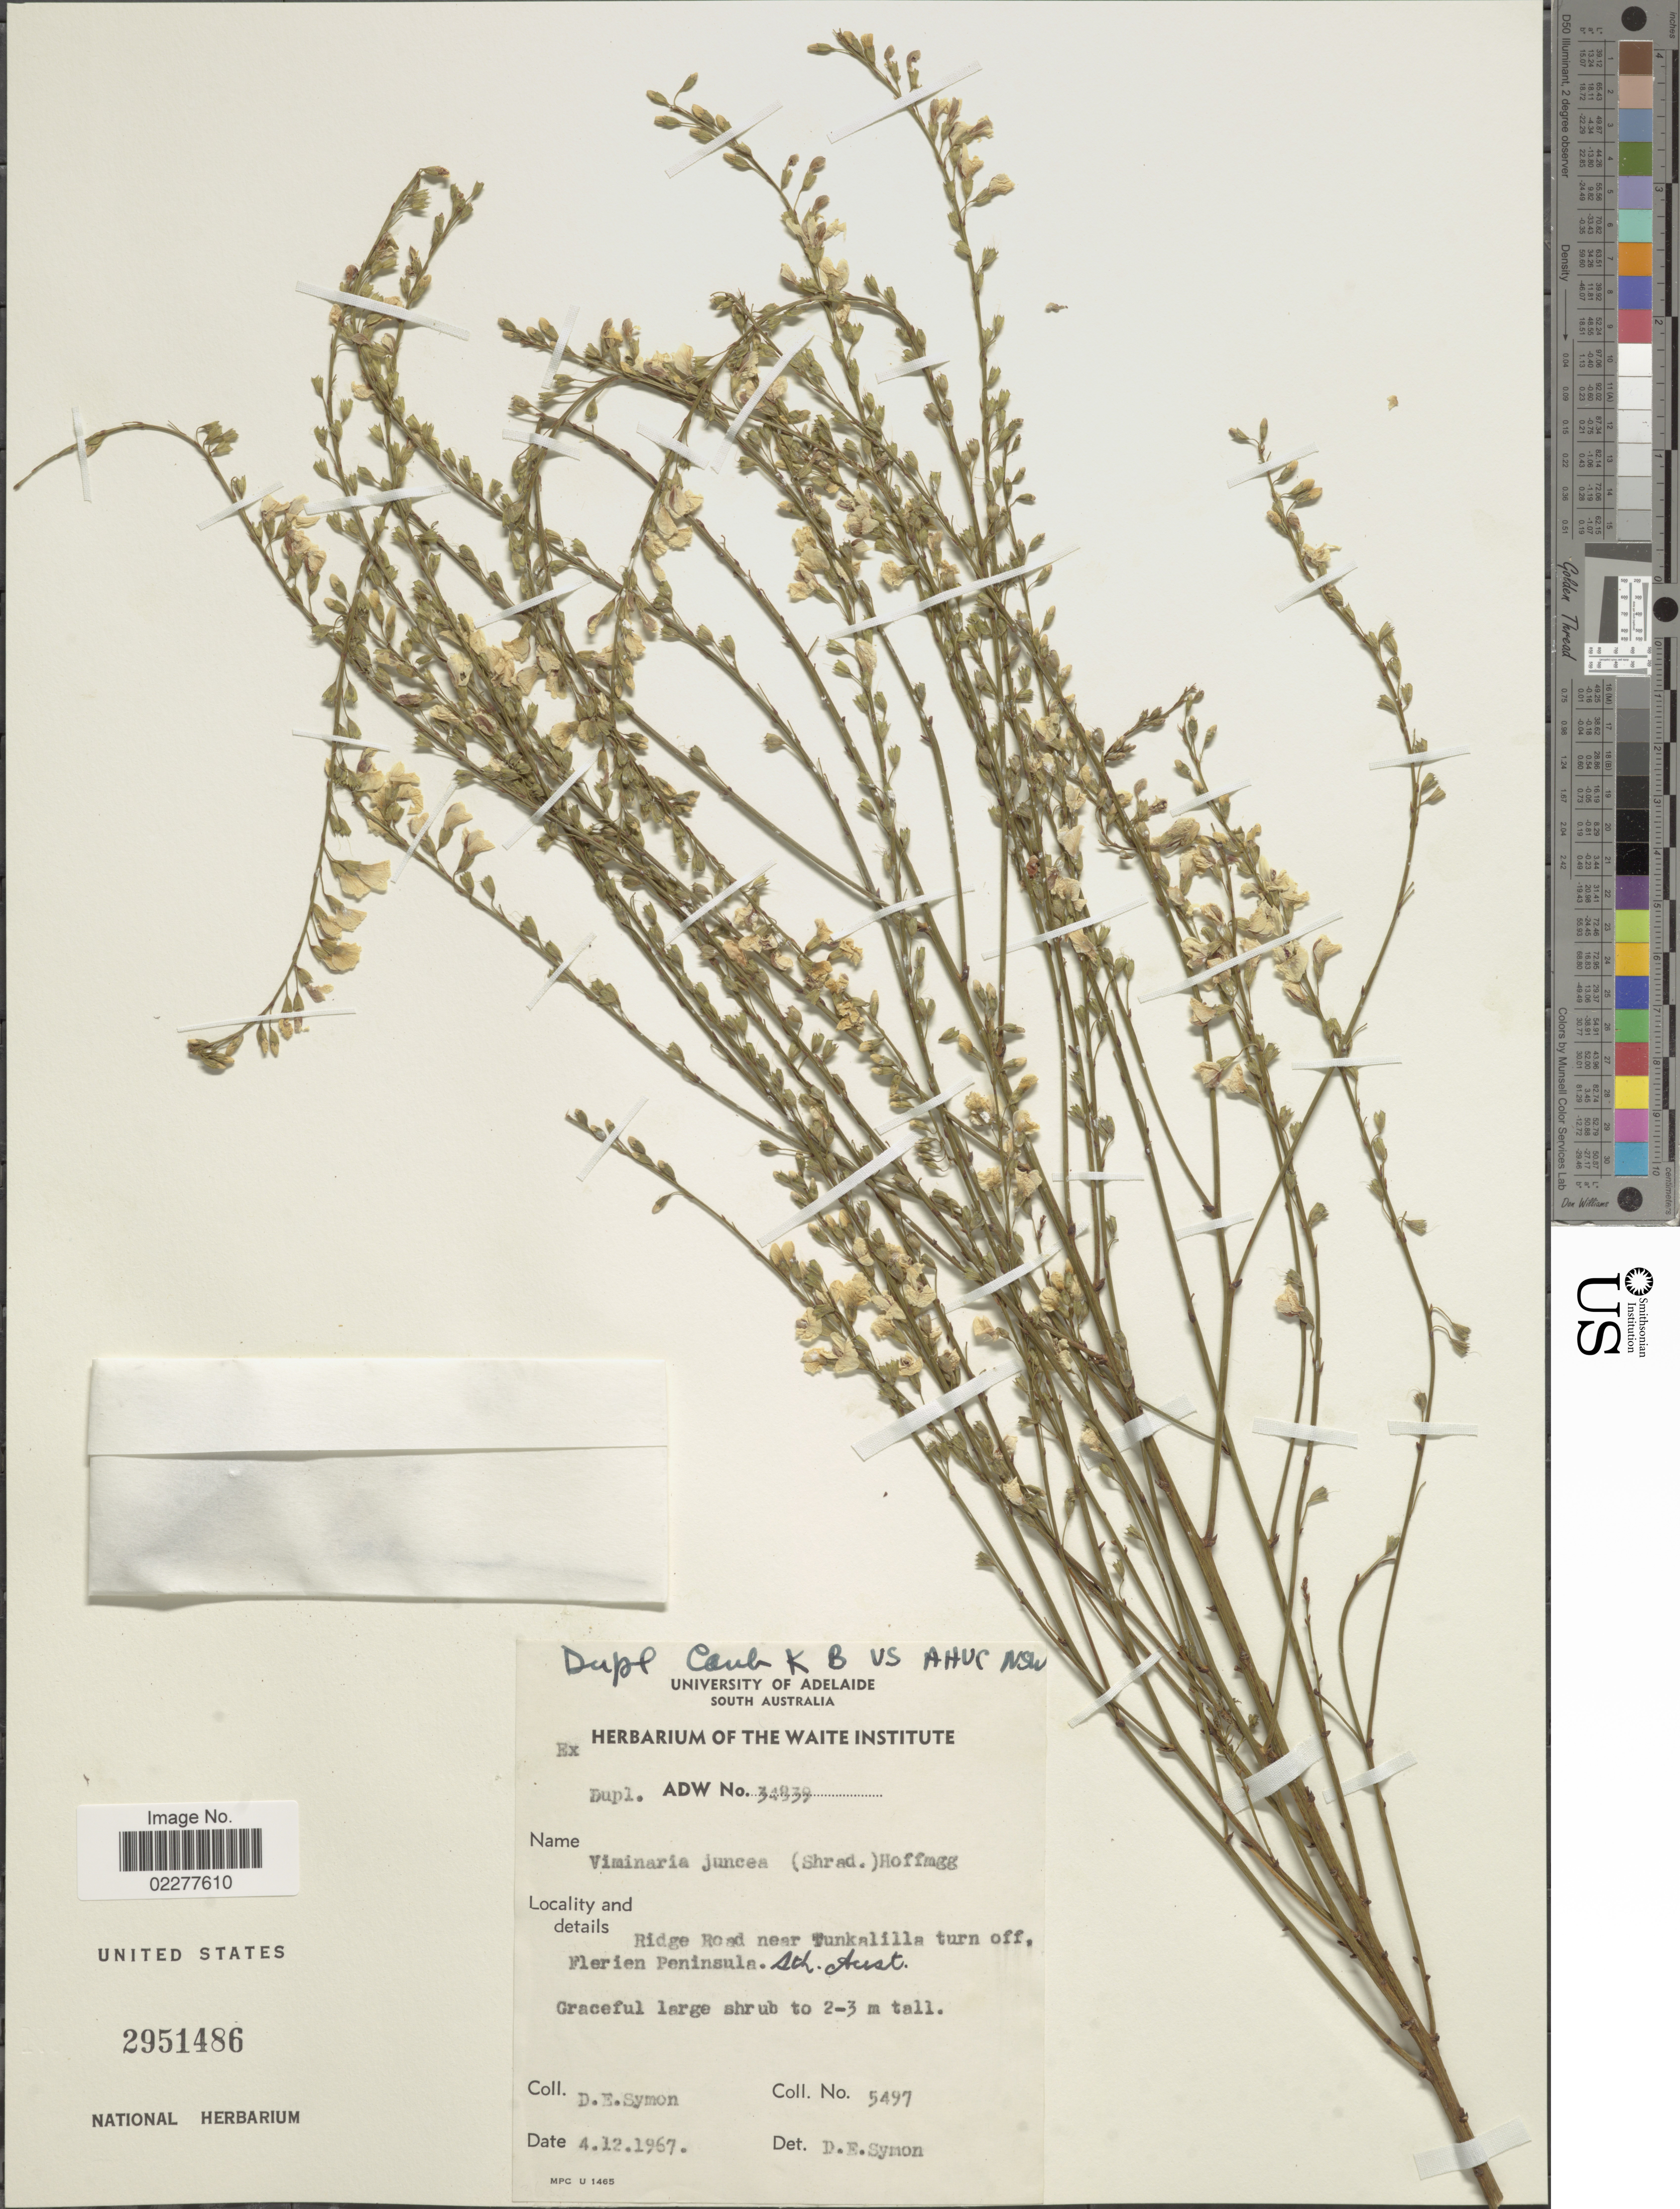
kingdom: Plantae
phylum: Tracheophyta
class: Magnoliopsida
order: Fabales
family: Fabaceae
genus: Viminaria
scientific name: Viminaria juncea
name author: (Schrad.) Hoffmanns.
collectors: D. Symon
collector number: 5497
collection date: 1967-12-04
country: Australia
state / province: South Australia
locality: Ridge Road near Tunkalilla turn off, Flerien Peninsula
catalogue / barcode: US 2951486